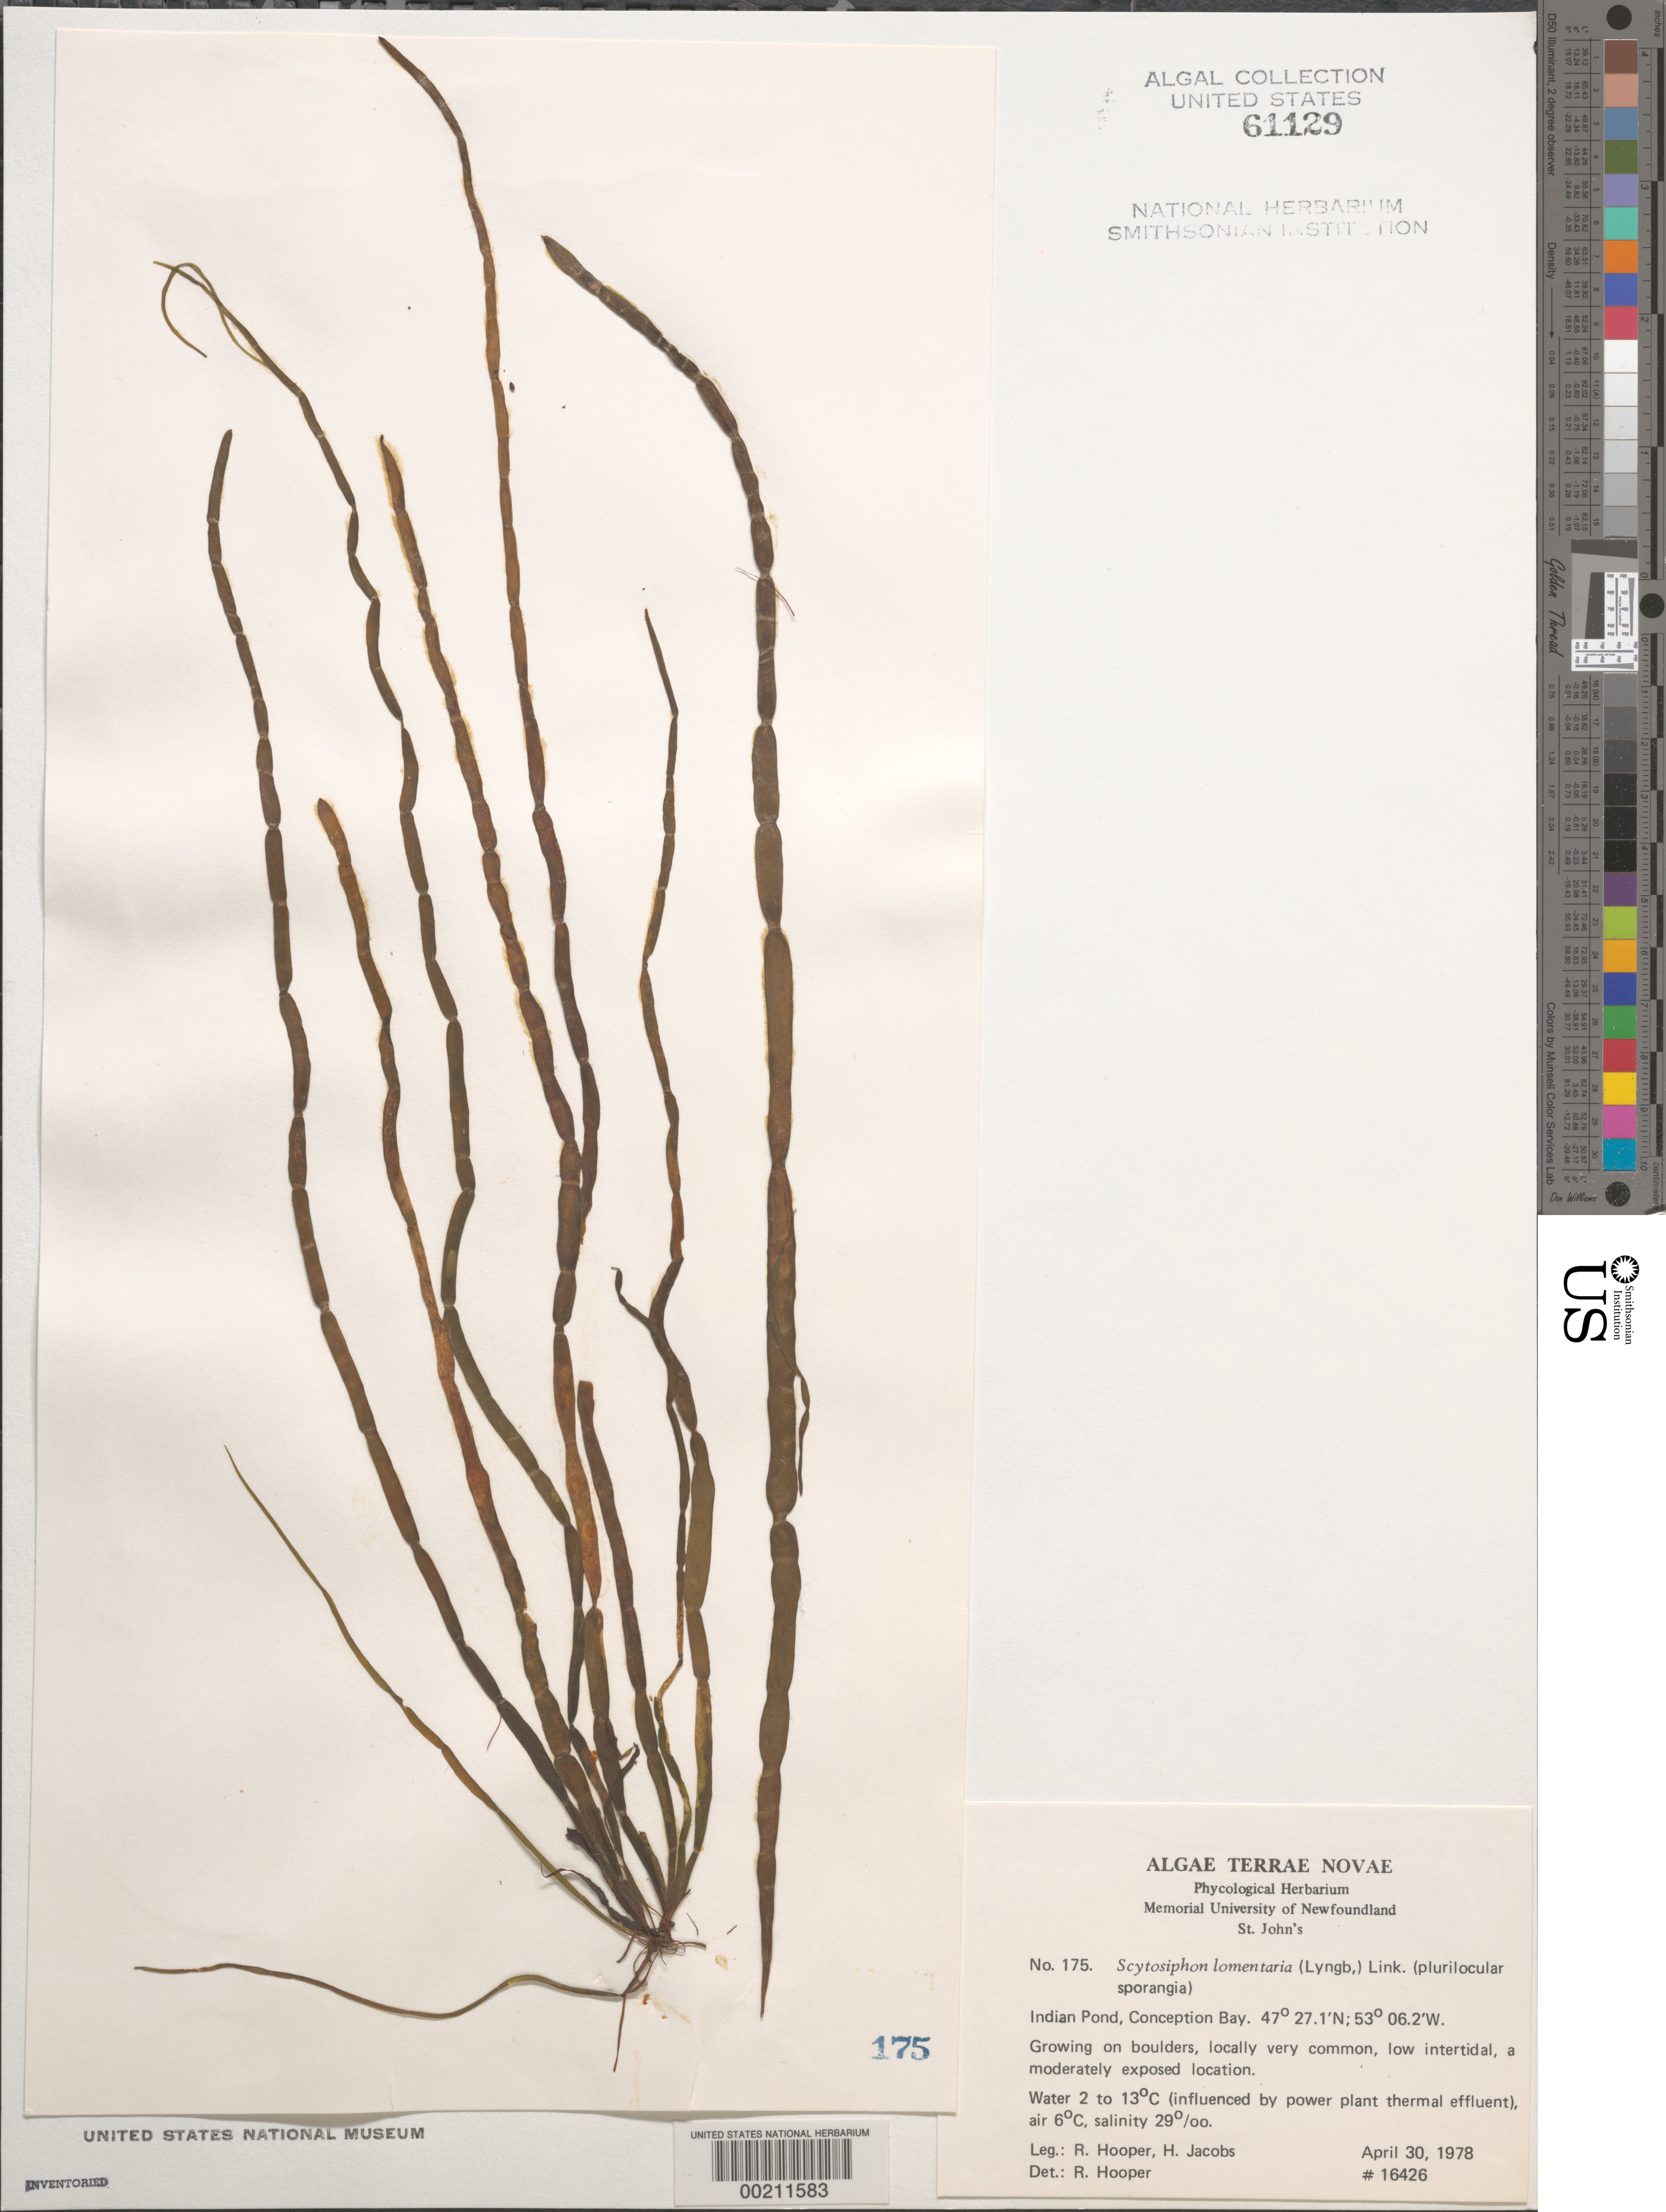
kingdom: Chromista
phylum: Ochrophyta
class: Phaeophyceae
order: Scytosiphonales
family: Scytosiphonaceae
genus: Scytosiphon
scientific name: Scytosiphon lomentaria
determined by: Hooper, R. G.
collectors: R. G. Hooper & H. Jacobs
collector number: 16426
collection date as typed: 30 Apr 1978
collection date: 1978-04-30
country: Canada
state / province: Newfoundland and Labrador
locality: Indian Pond, Conception Bay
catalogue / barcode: US 61129